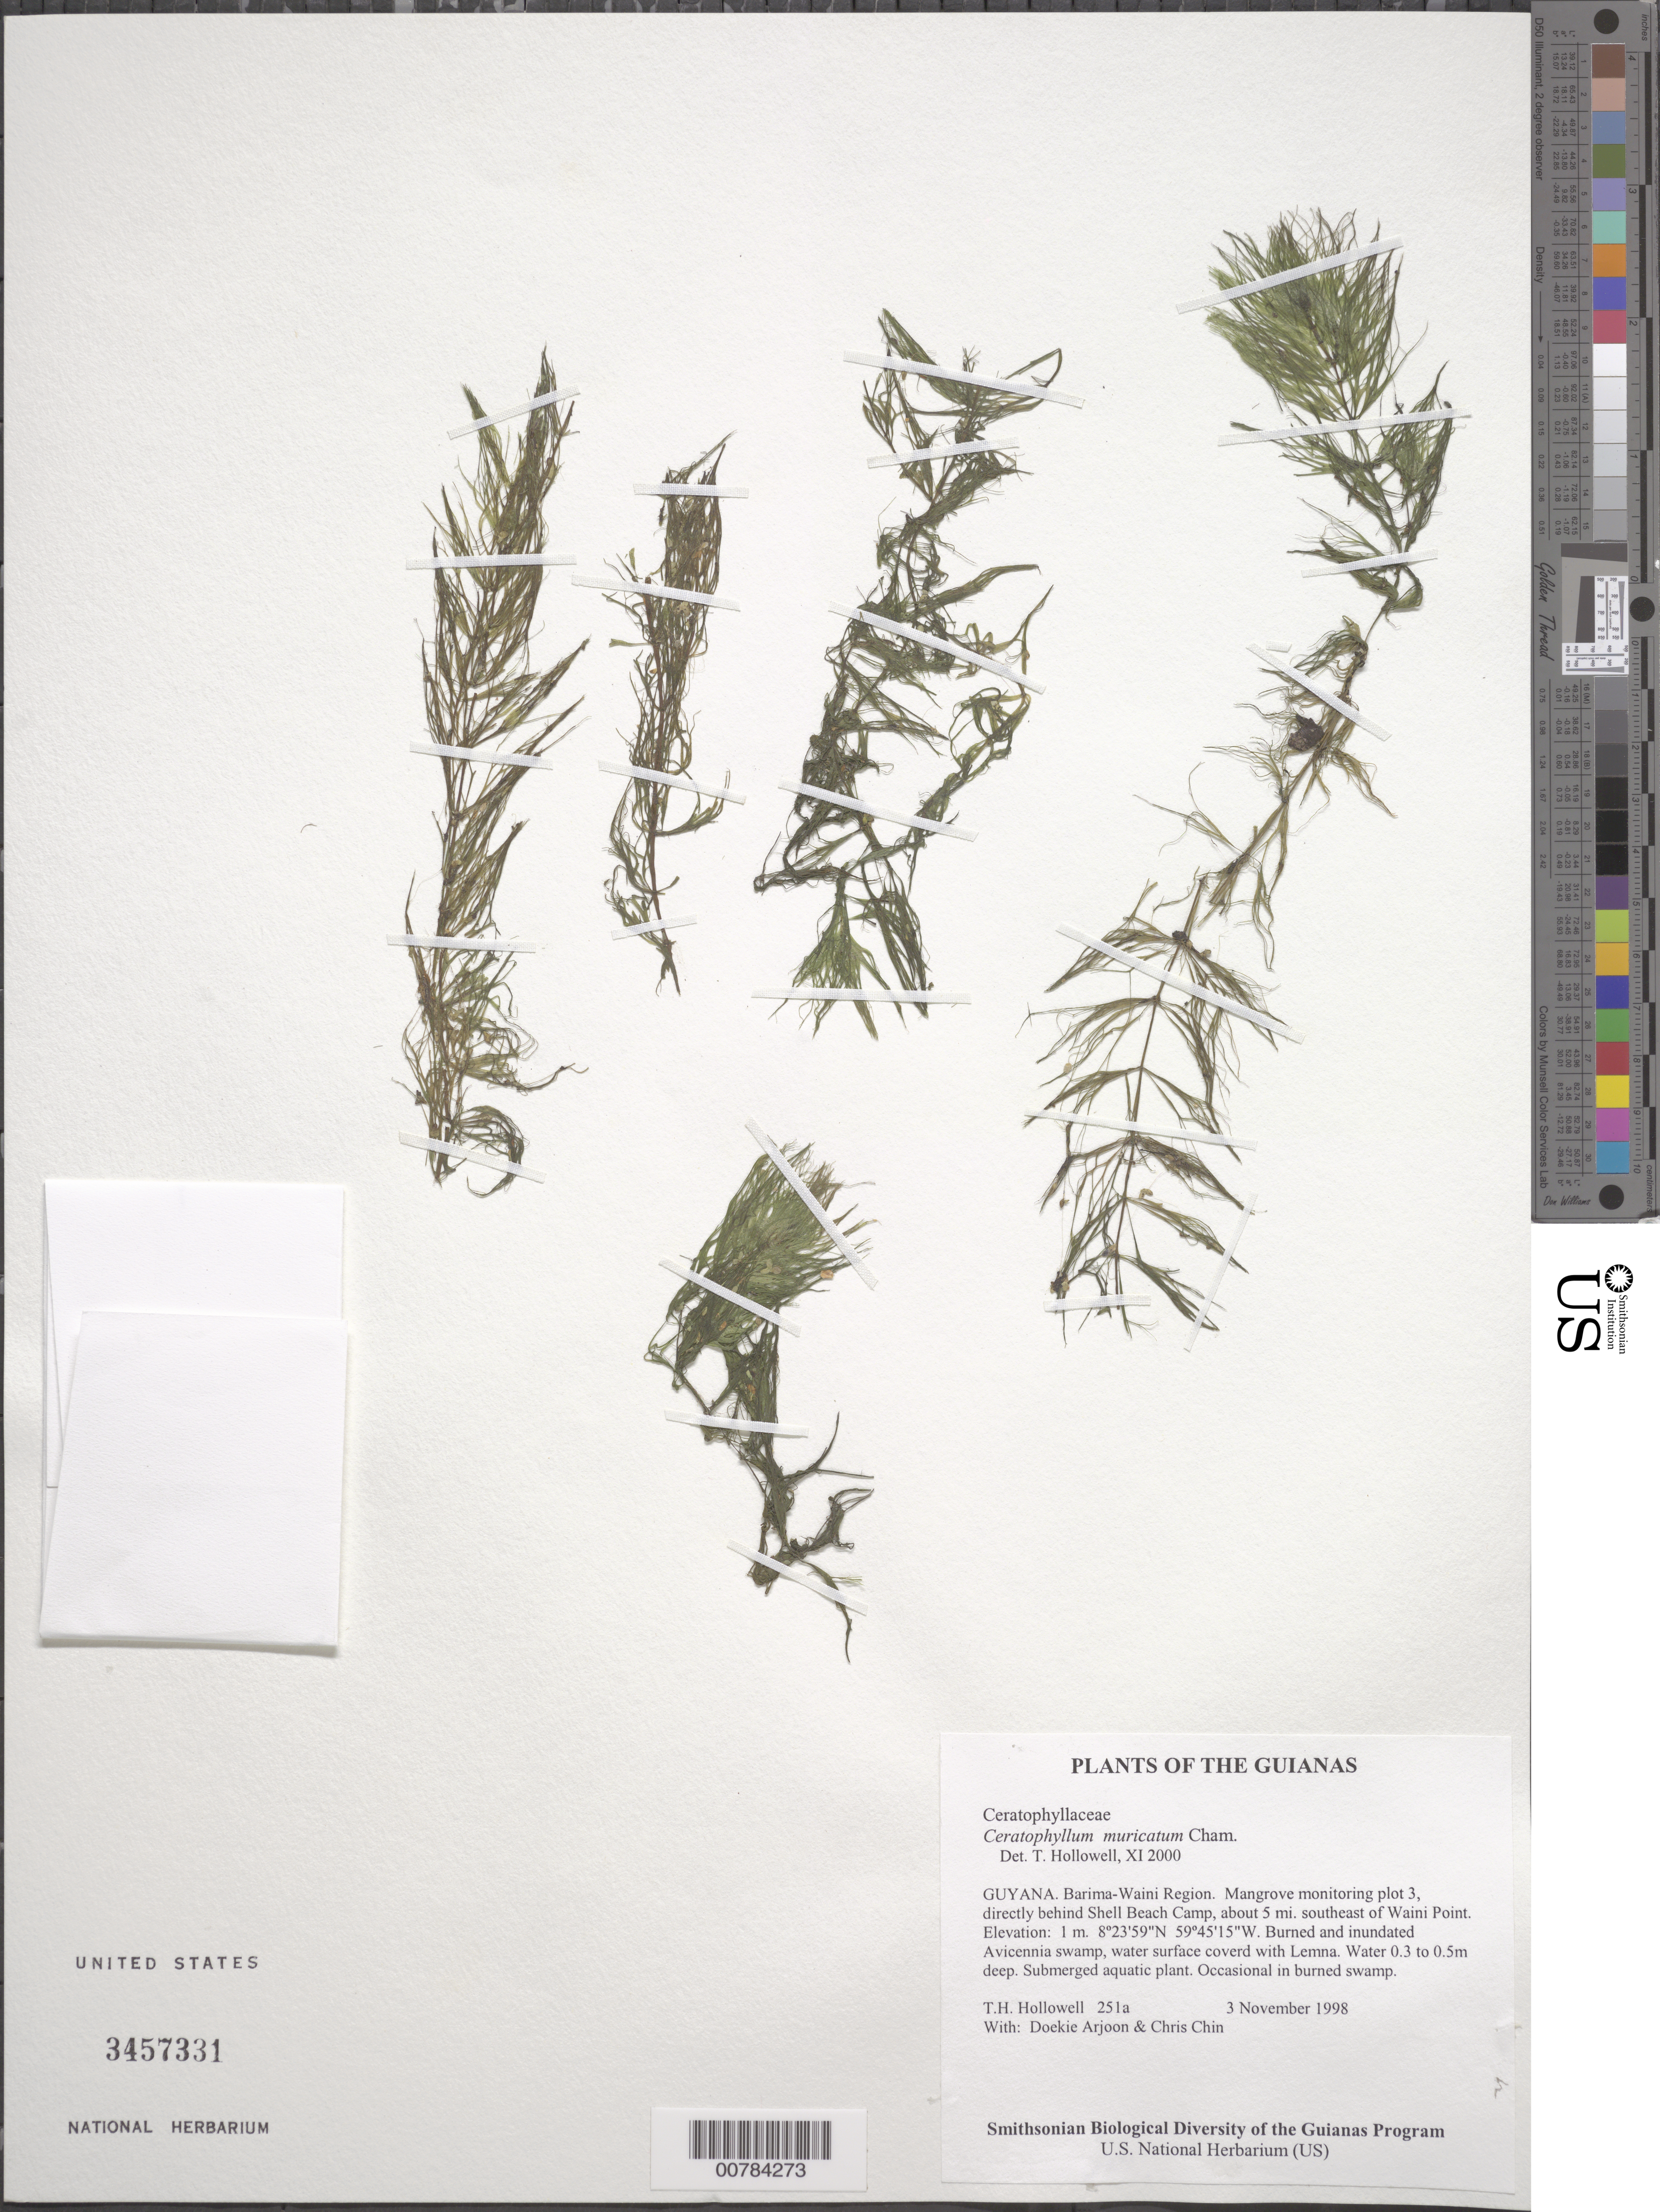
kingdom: Plantae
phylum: Tracheophyta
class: Magnoliopsida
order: Ceratophyllales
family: Ceratophyllaceae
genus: Ceratophyllum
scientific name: Ceratophyllum muricatum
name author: Cham.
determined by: Hollowell, T. H., (BOT), Smithsonian Institution - National Museum of Natural History (UNITED STATES)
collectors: T. Hollowell, D. Arjoon & C. Chin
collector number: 251 a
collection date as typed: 3 November 1998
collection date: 1998-11-03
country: Guyana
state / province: Barima-Waini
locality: Mangrove monitoring plot 3, directly behind Shell Beach Camp, about 5 mi. southeast of Waini Point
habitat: Burned and inundated Avicennia swamp, water surface coverd with Lemna. Water 0.3 to 0.5m deep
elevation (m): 1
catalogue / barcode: US 3457331